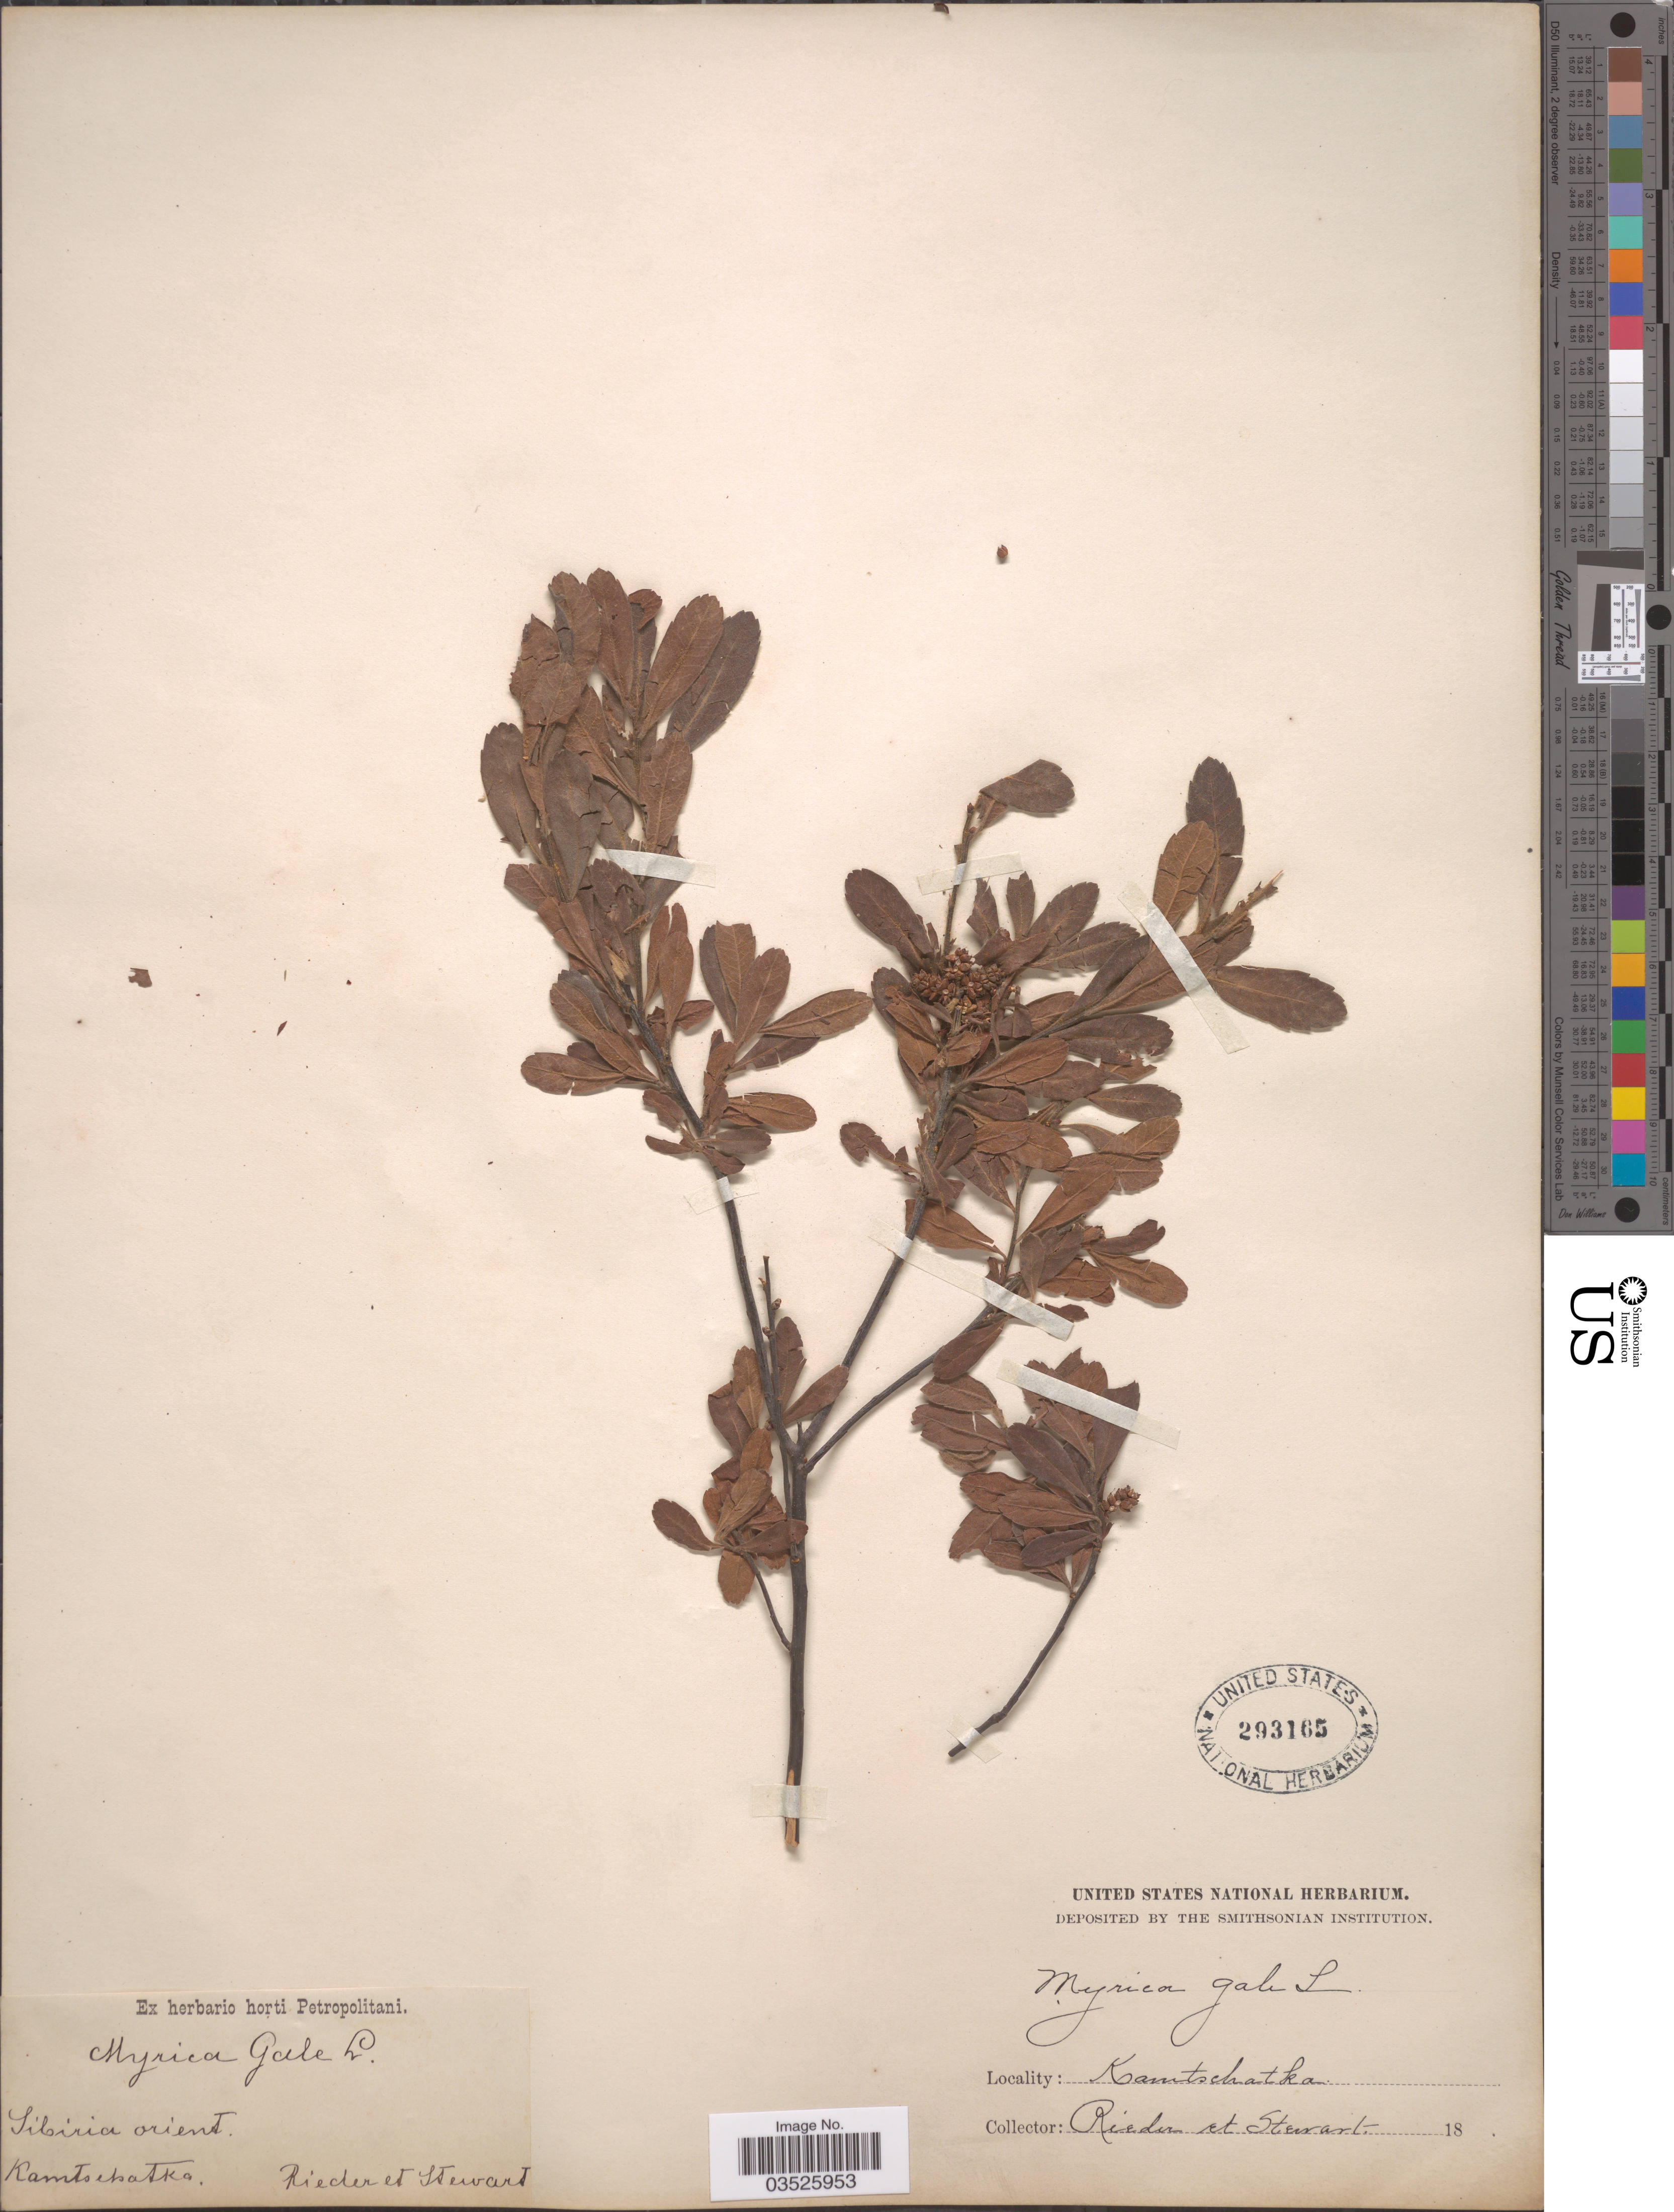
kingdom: Plantae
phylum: Tracheophyta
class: Magnoliopsida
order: Fagales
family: Myricaceae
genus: Myrica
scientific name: Myrica gale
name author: L.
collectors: Rieder & Stewart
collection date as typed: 18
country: Russian Federation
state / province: Kamchatka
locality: Sibiria orient. Kamtschatka.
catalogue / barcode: US 293165